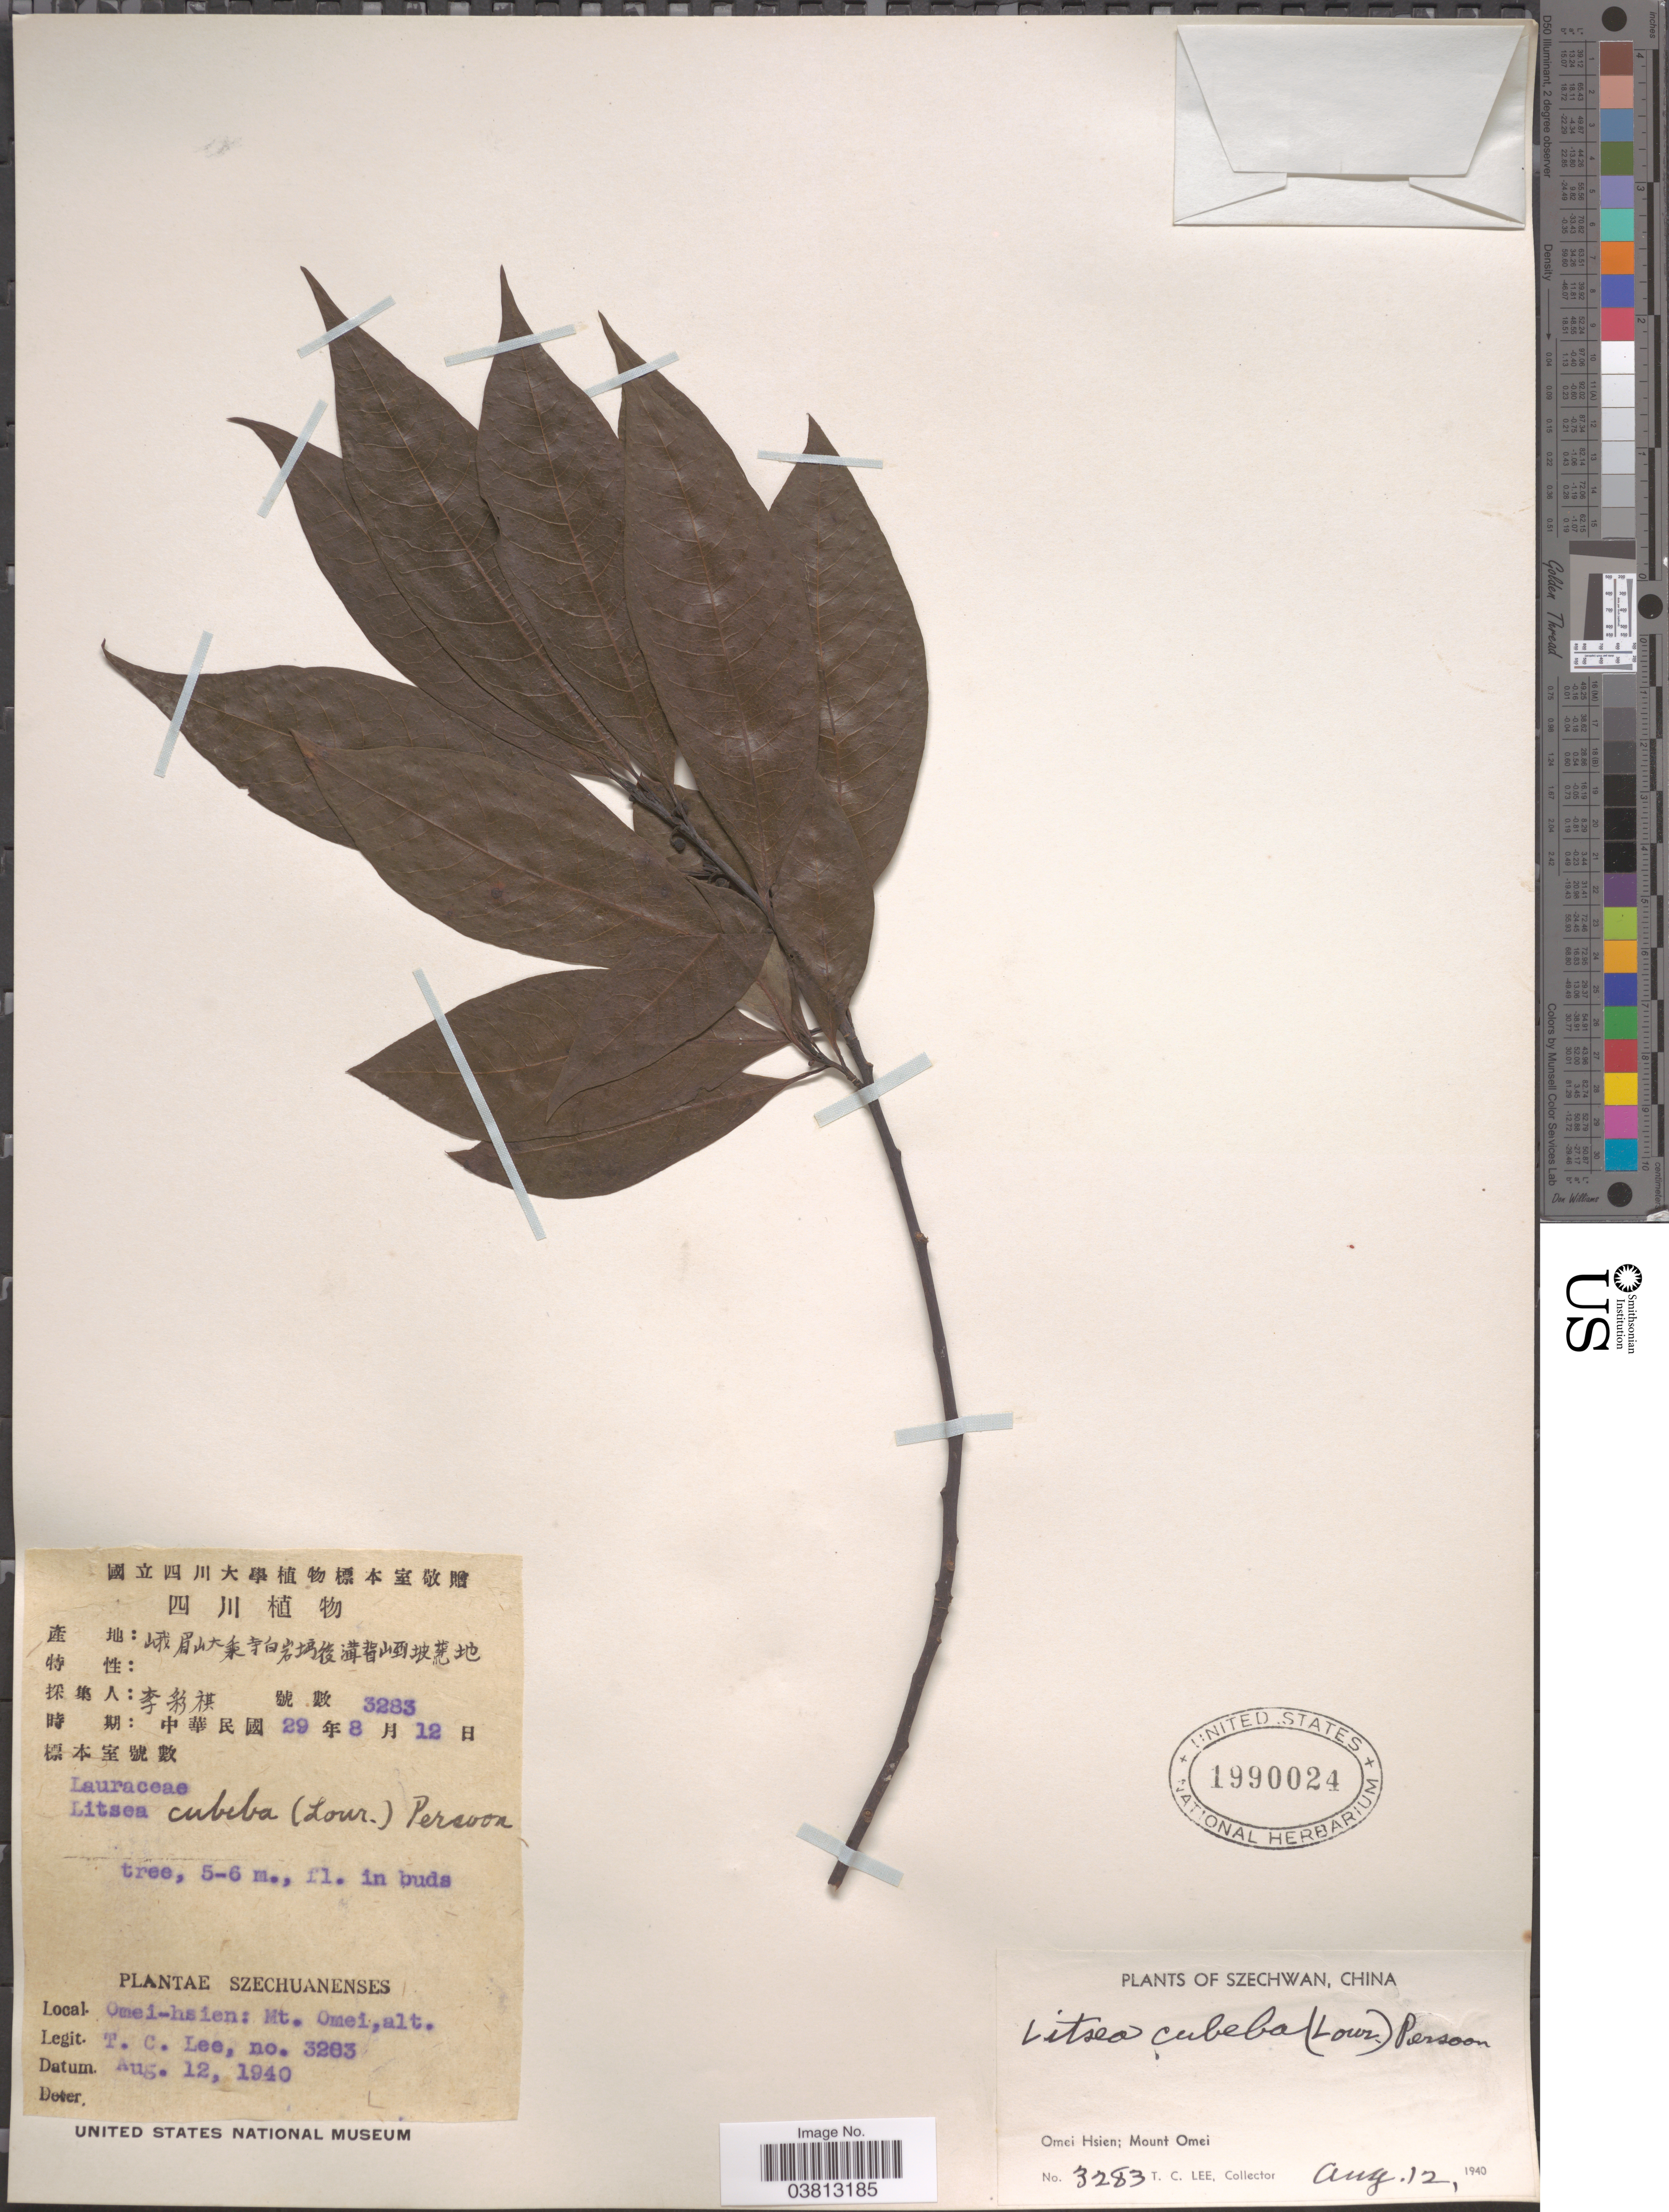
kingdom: Plantae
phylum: Tracheophyta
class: Magnoliopsida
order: Laurales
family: Lauraceae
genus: Litsea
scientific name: Litsea cubeba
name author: (Lour.) Pers.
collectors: T. Lee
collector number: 3283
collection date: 1940-08-12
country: China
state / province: Sichuan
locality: Szechwan. Omei Hsien; Mount Omei.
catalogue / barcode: US 1990024